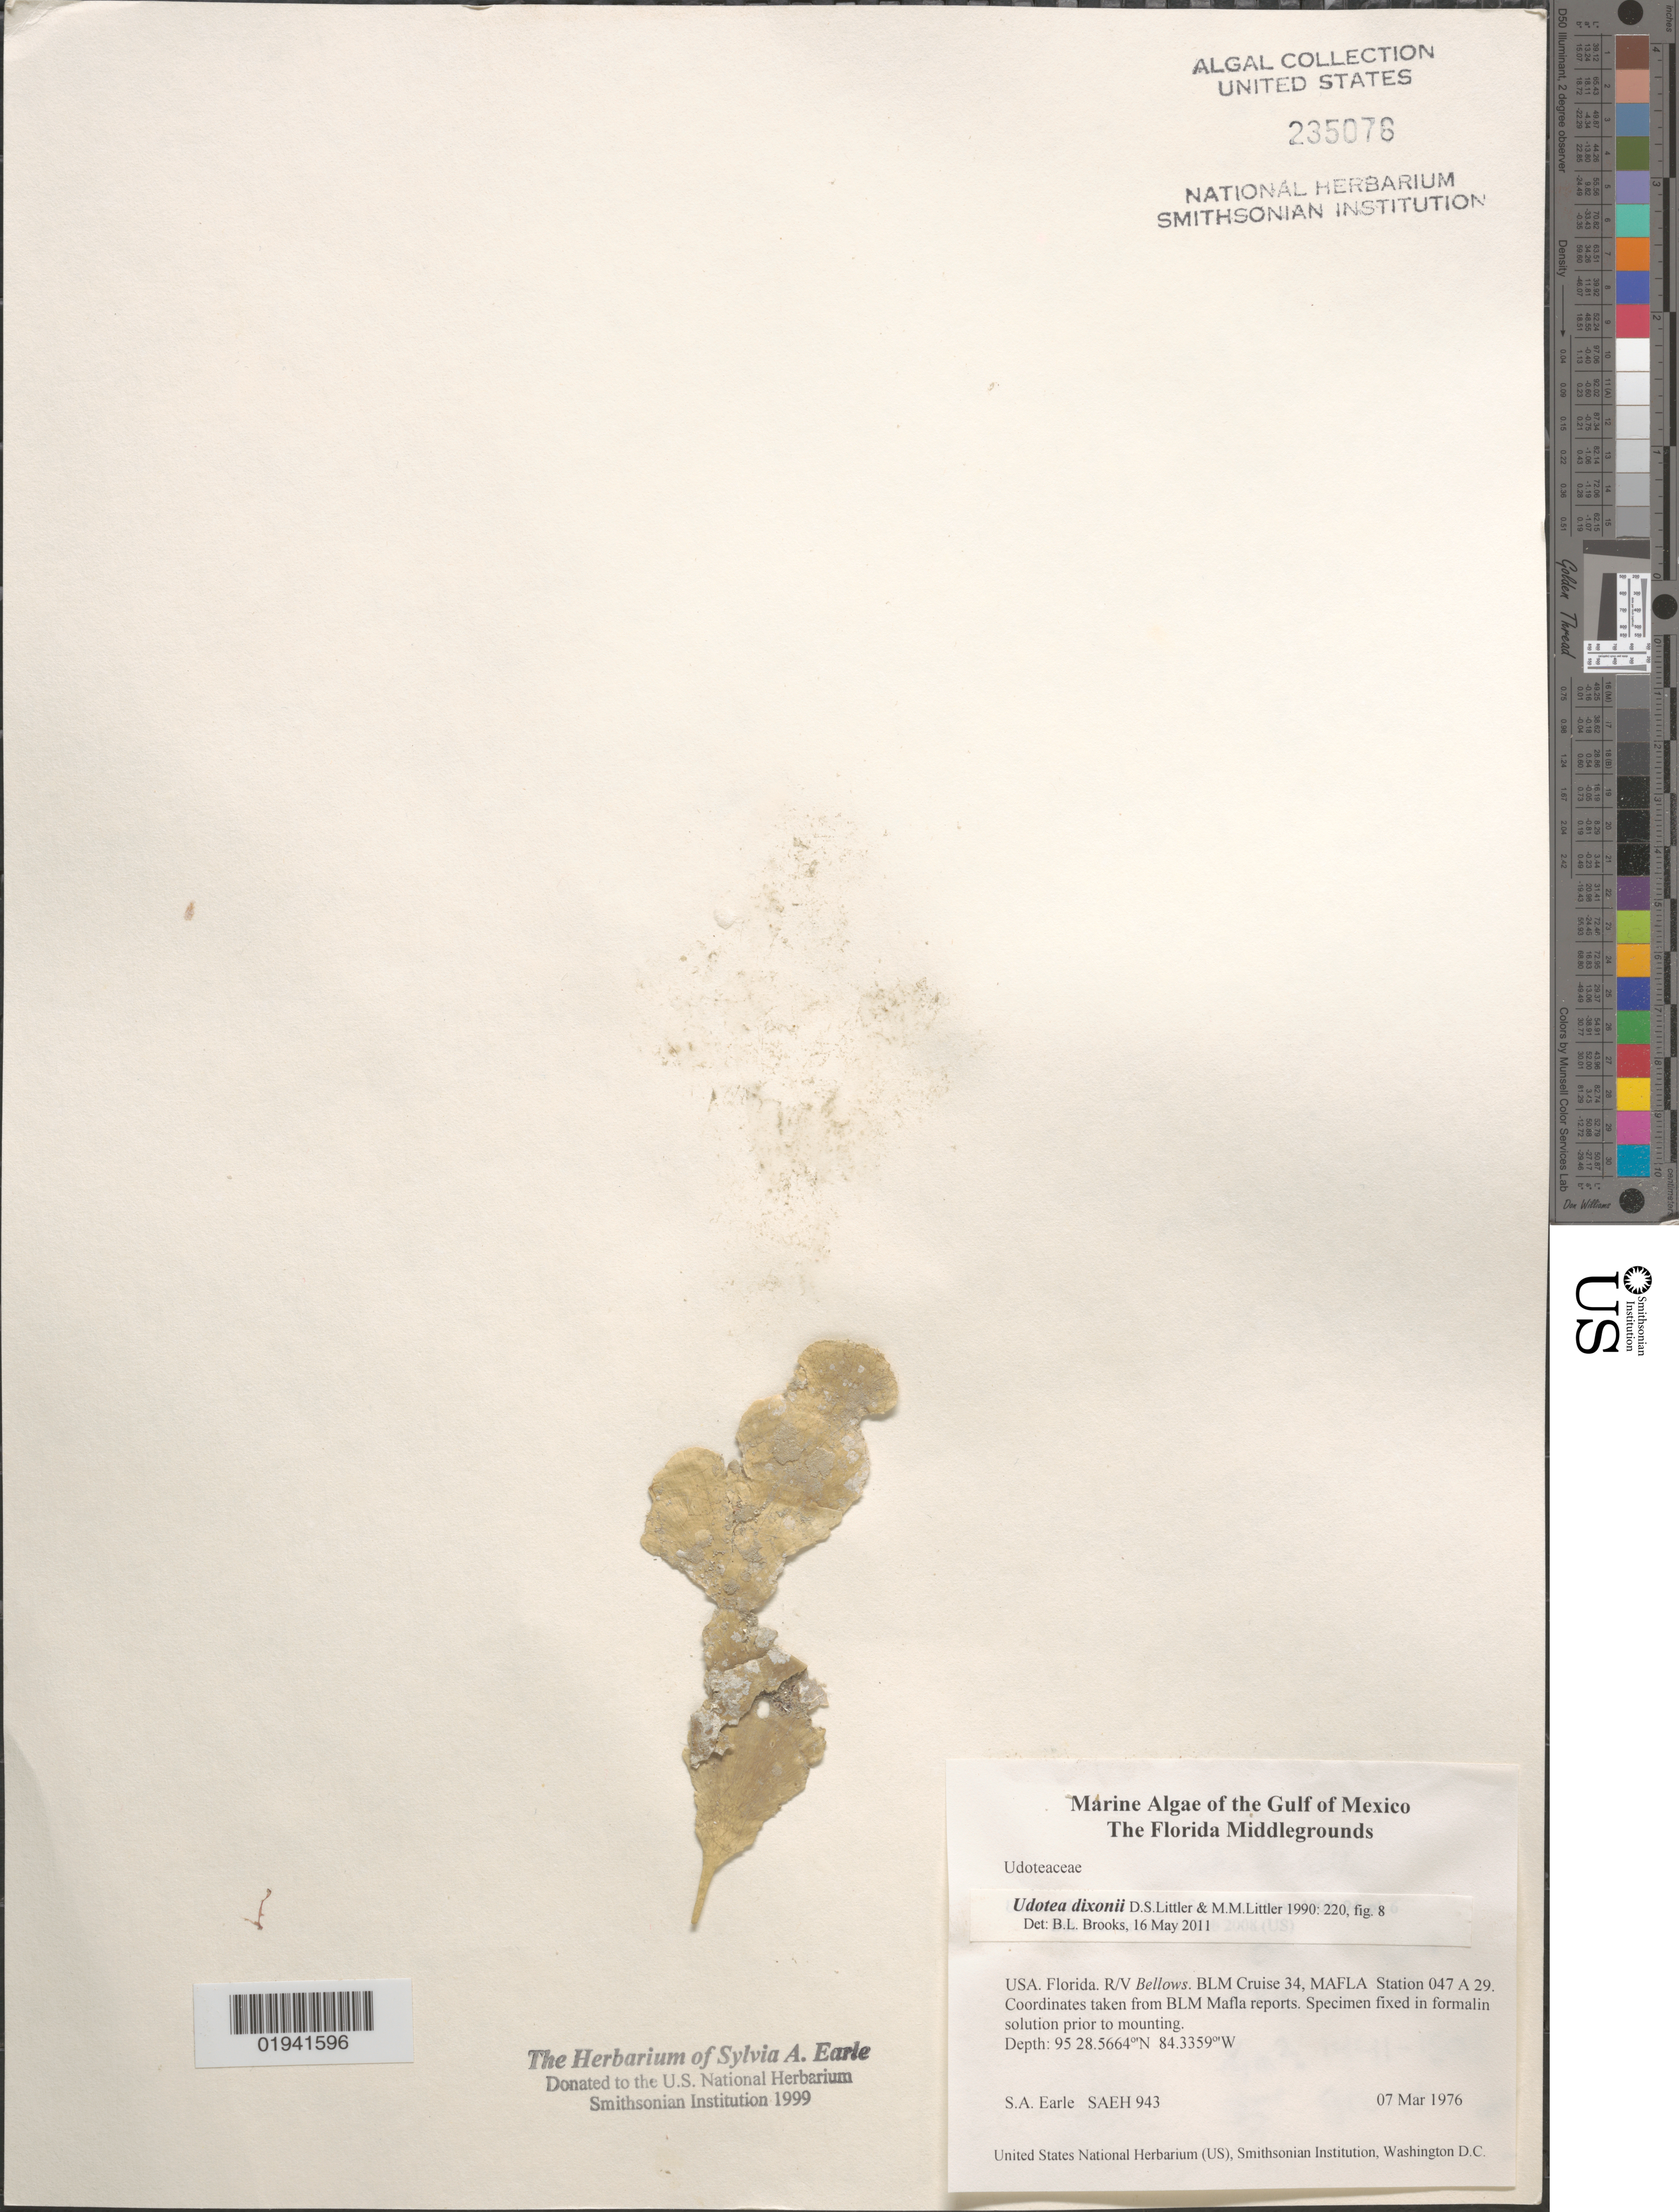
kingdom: Plantae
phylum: Chlorophyta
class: Ulvophyceae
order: Bryopsidales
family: Udoteaceae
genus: Udotea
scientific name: Udotea dixonii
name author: D.S. Littler & Littler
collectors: S. A. Earle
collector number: SAEH943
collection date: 1976-03-07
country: United States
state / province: Florida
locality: The Gulf of Mexico. The Florida Middlegrounds. R/V Bellows. BLM Cruise 34, MAFLA Station 047 A 29.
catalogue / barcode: US 235076